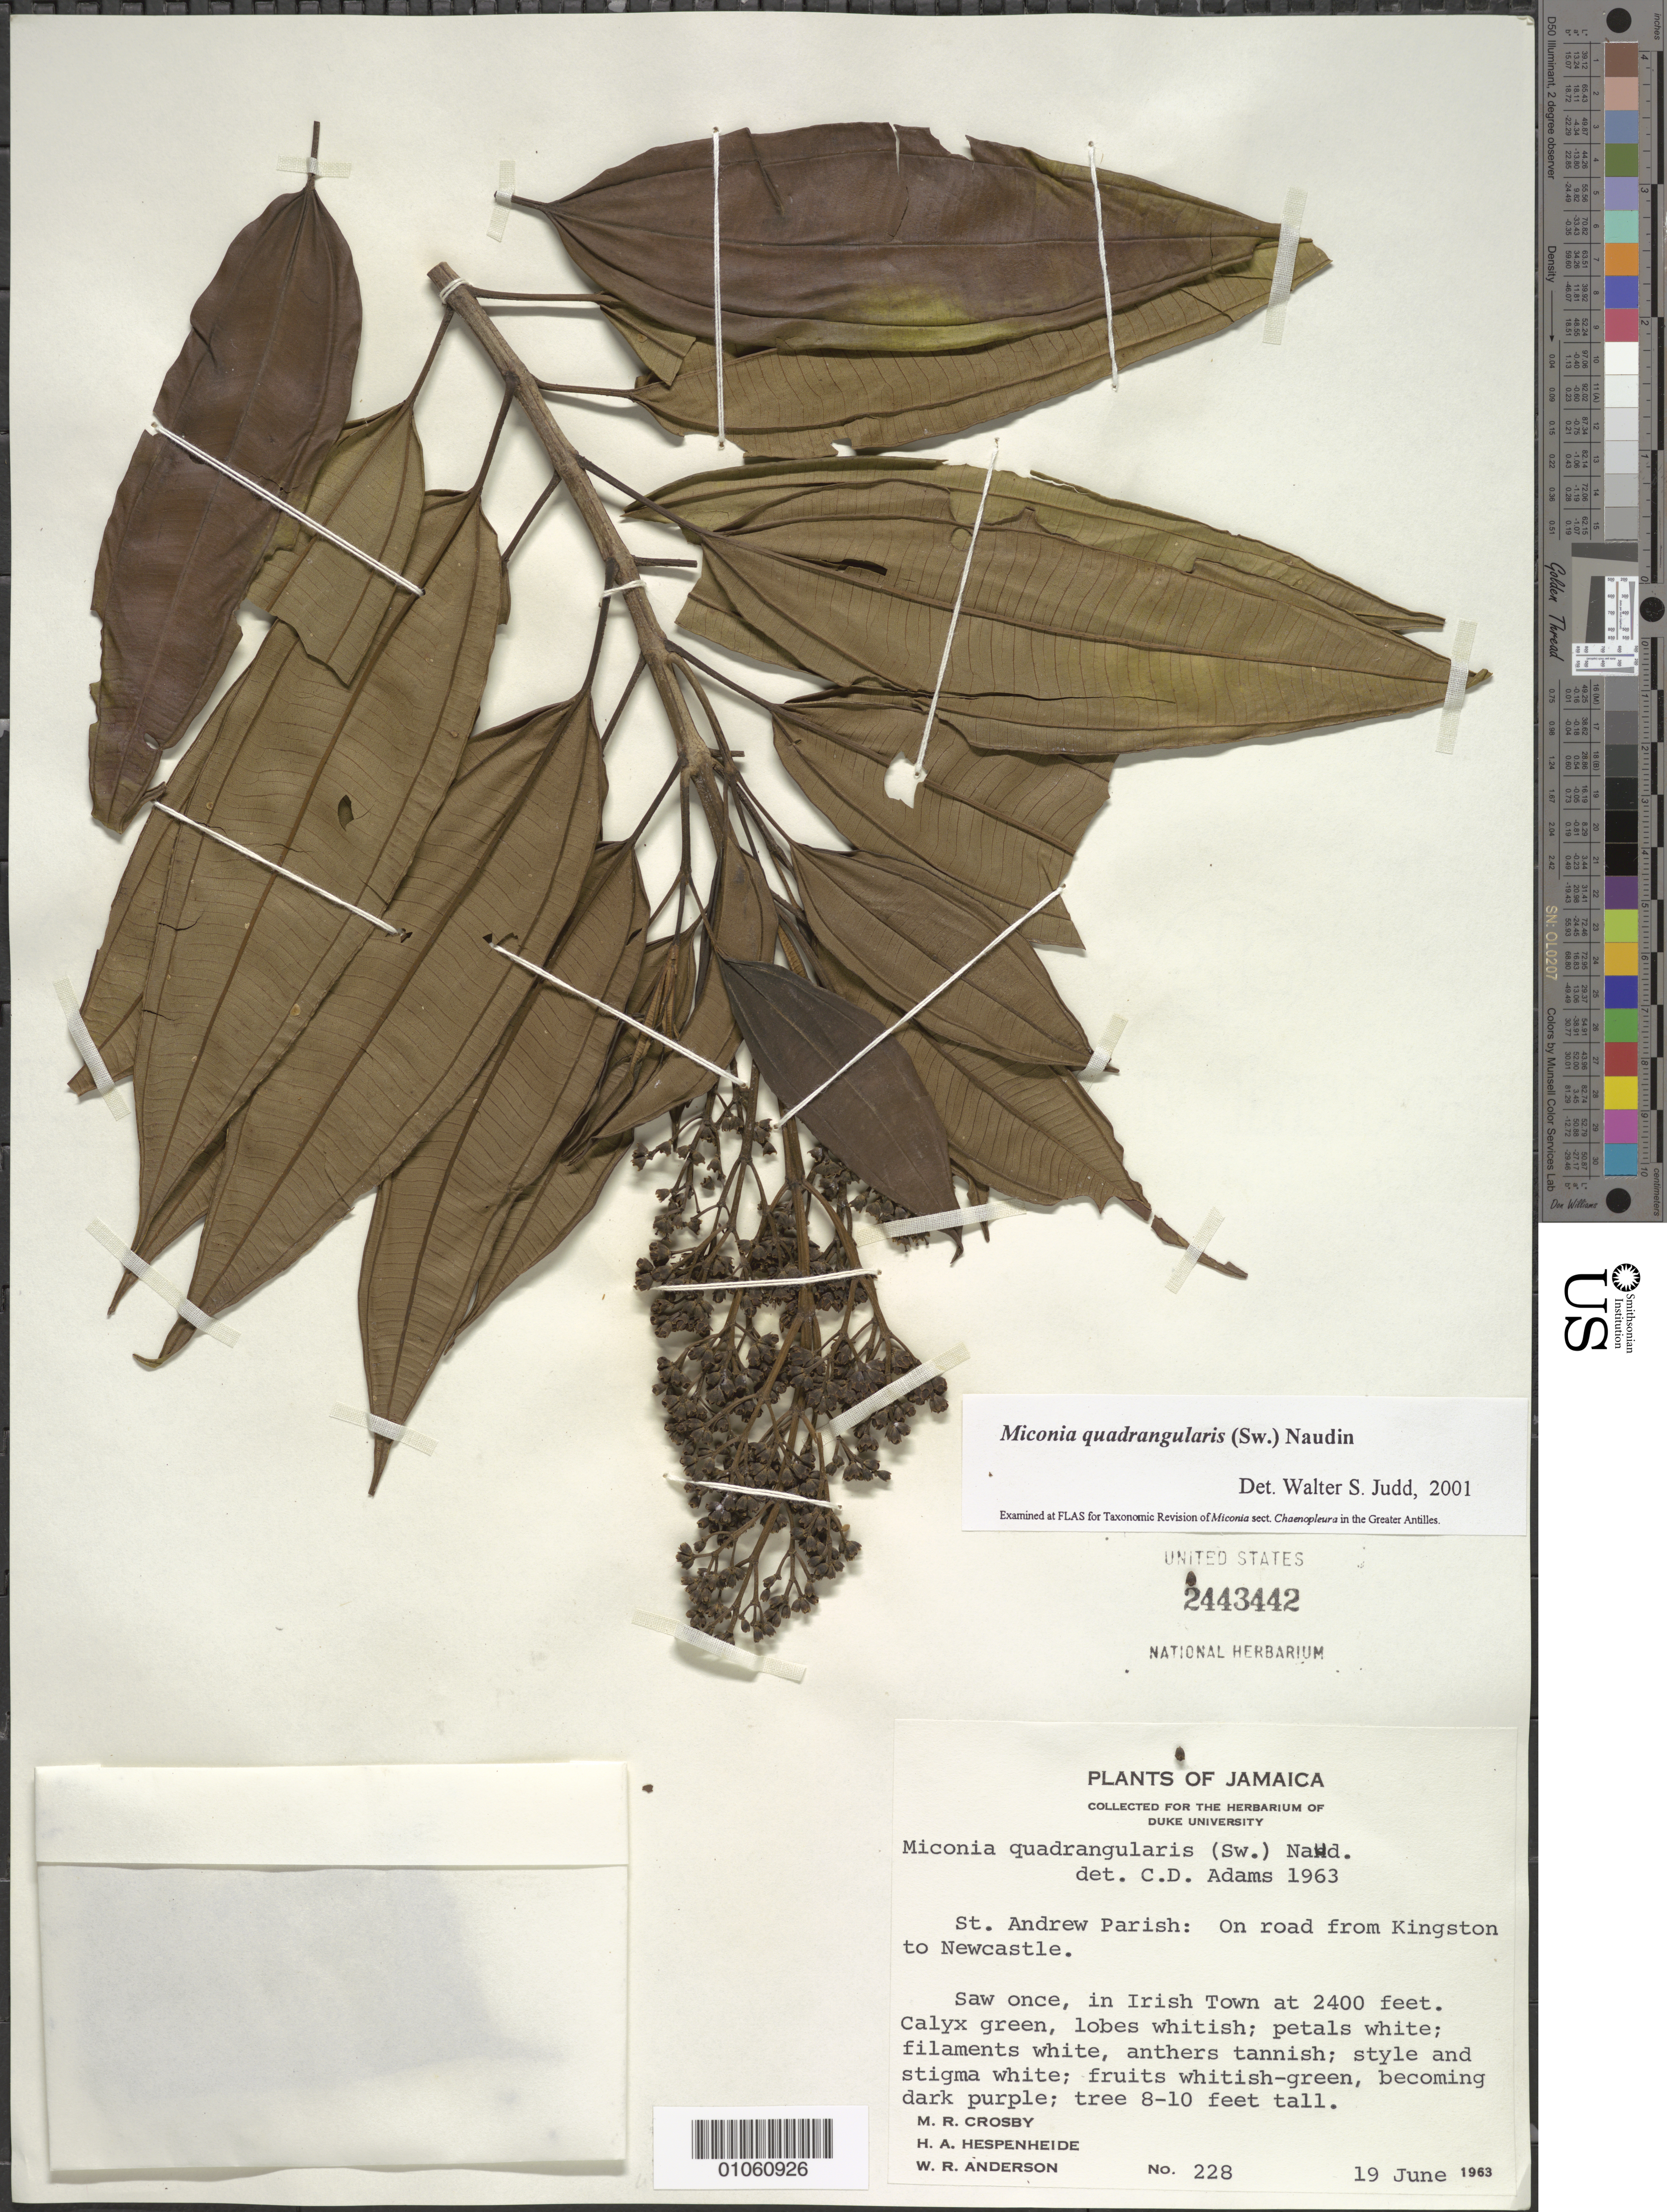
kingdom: Plantae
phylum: Tracheophyta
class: Magnoliopsida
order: Myrtales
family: Melastomataceae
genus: Miconia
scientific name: Miconia quadrangularis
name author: (Sw.) Naudin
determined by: Judd, Walter S.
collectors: M. R. Crosby, H. A. Hespenheide & W. R. Anderson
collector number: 228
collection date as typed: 19 Jun 1963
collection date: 1963-06-19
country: Jamaica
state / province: Saint Andrew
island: Jamaica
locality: Kingston to Newcastle Road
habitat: On road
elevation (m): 732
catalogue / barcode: US 2443442